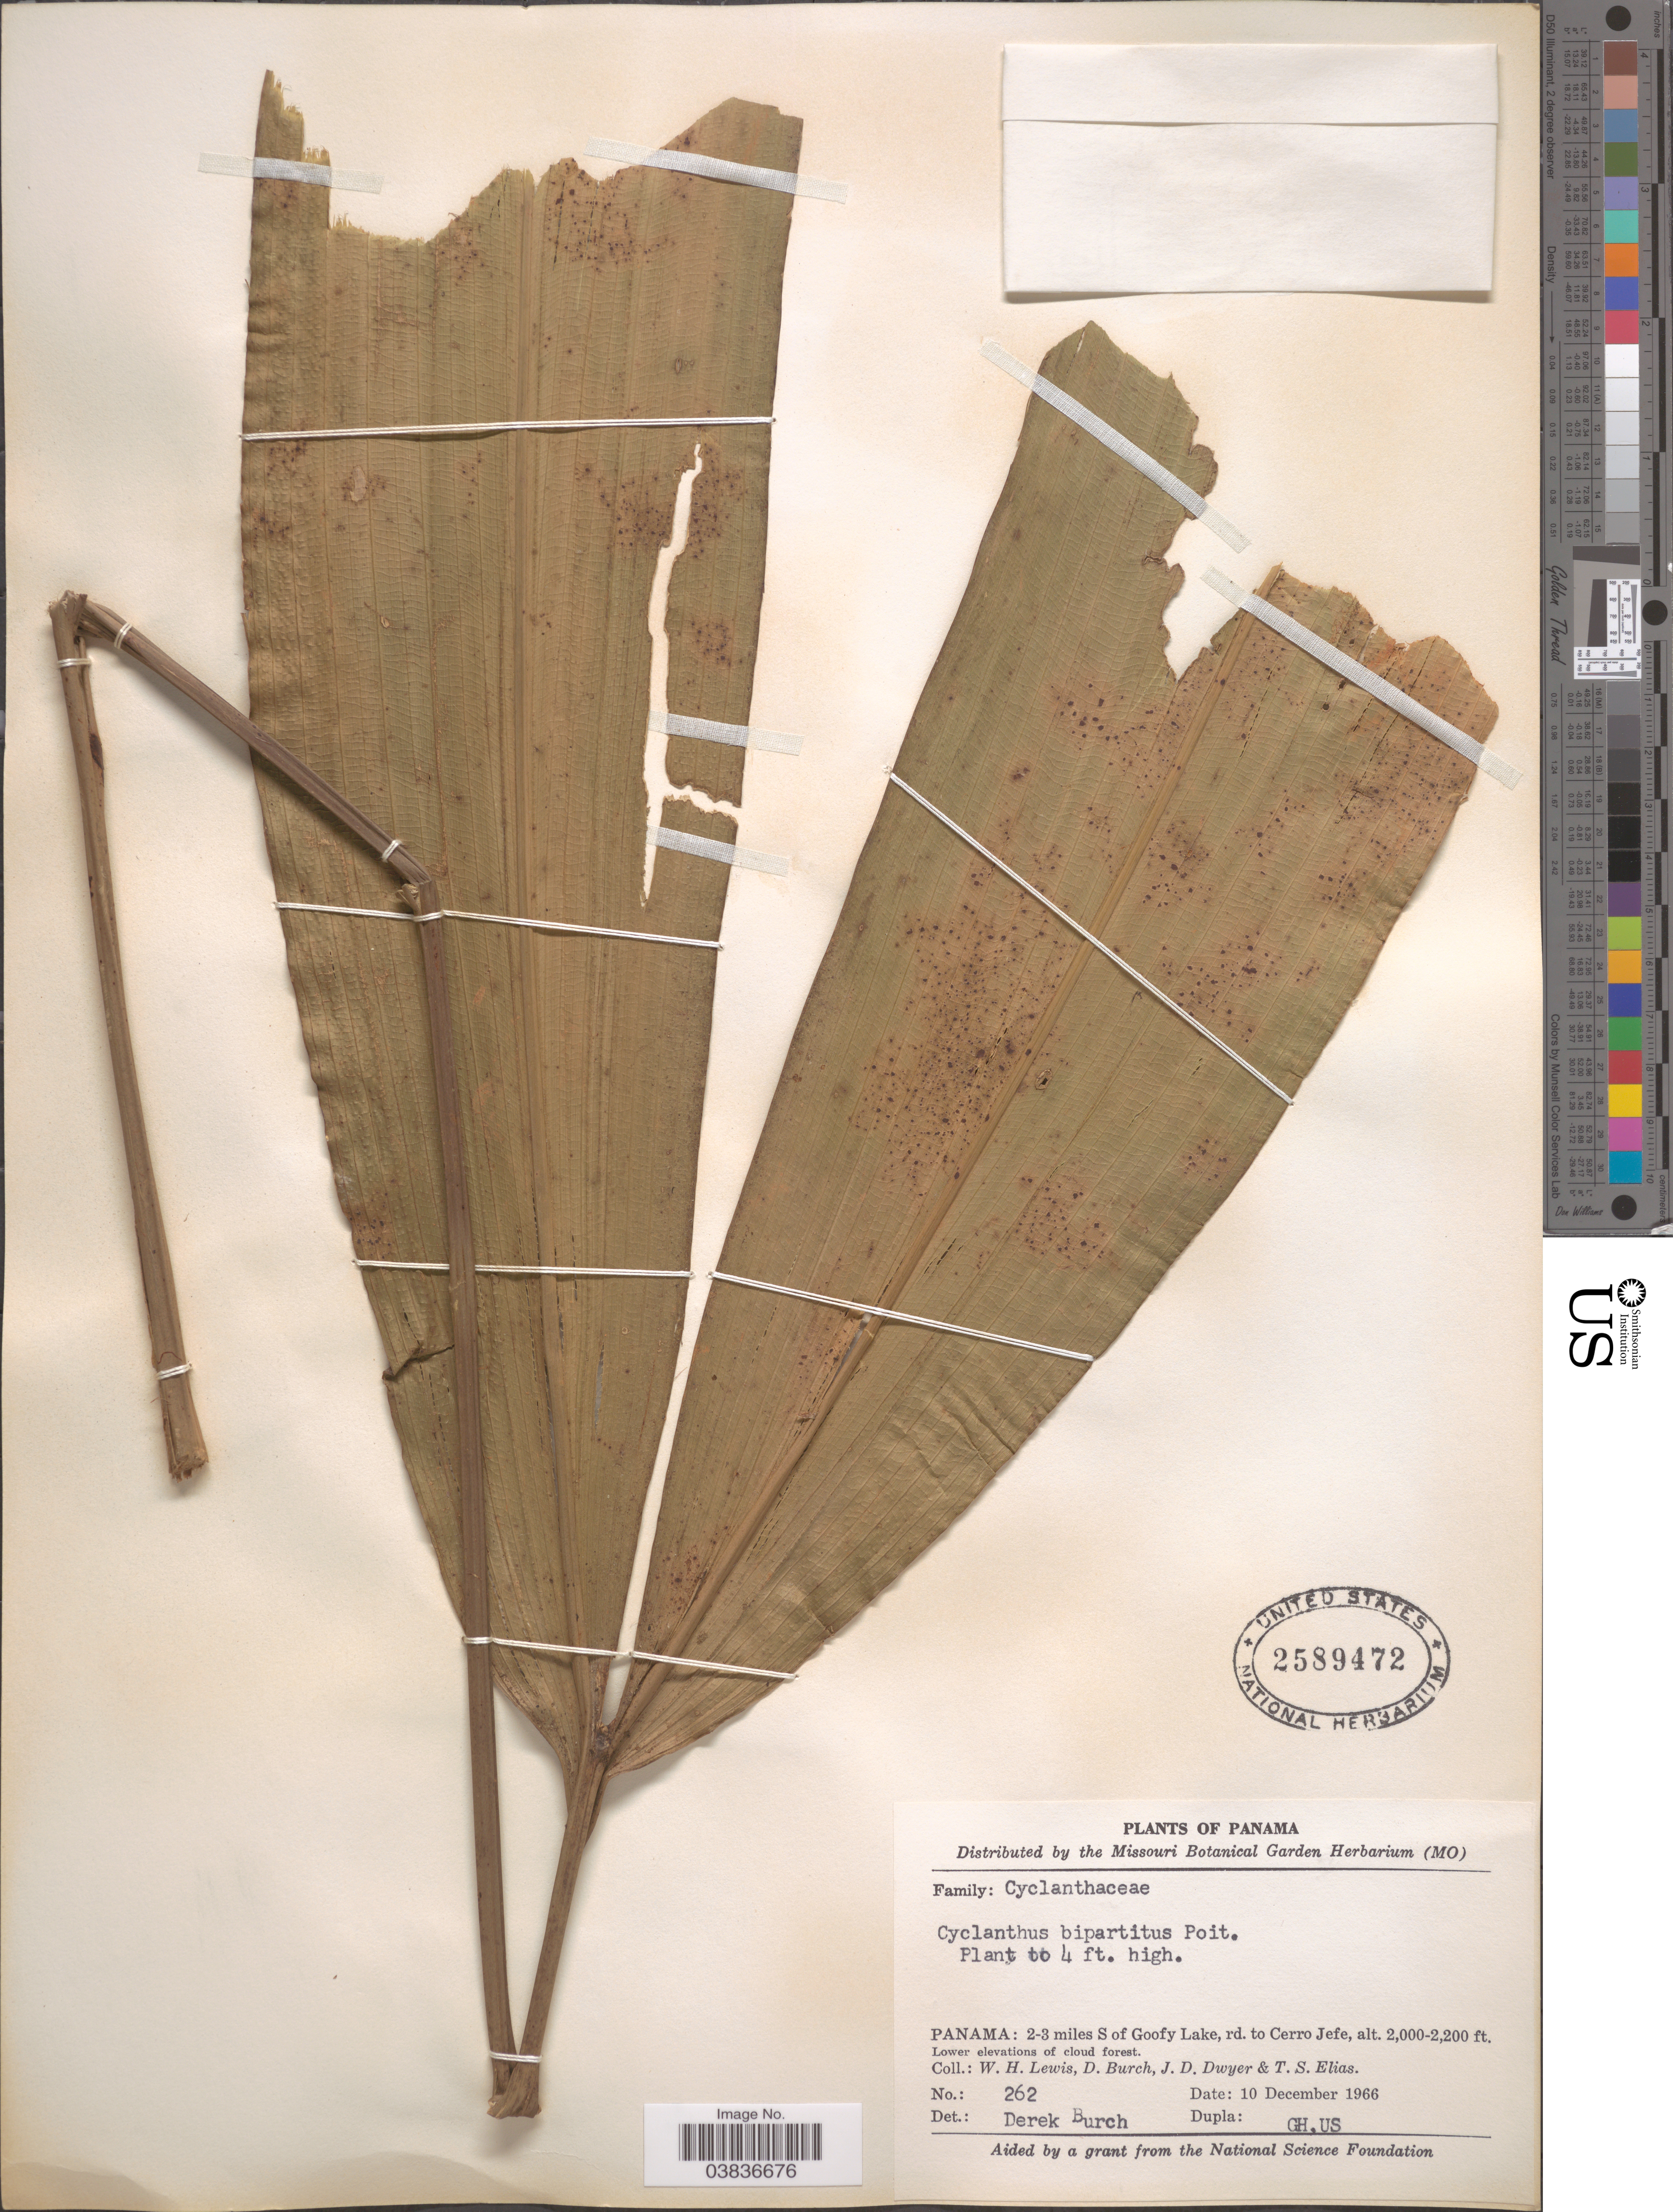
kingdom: Plantae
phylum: Tracheophyta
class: Liliopsida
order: Pandanales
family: Cyclanthaceae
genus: Cyclanthus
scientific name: Cyclanthus bipartitus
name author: Poit. ex A. Rich.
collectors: W. H. Lewis, D. Burch, J. D. Dwyer & T. S. Elias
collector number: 262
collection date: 1966-12-10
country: Panama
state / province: Panamá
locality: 2-3 miles S of Goofy Lake, rd. to Cerro Jefe.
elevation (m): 610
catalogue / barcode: US 2589472